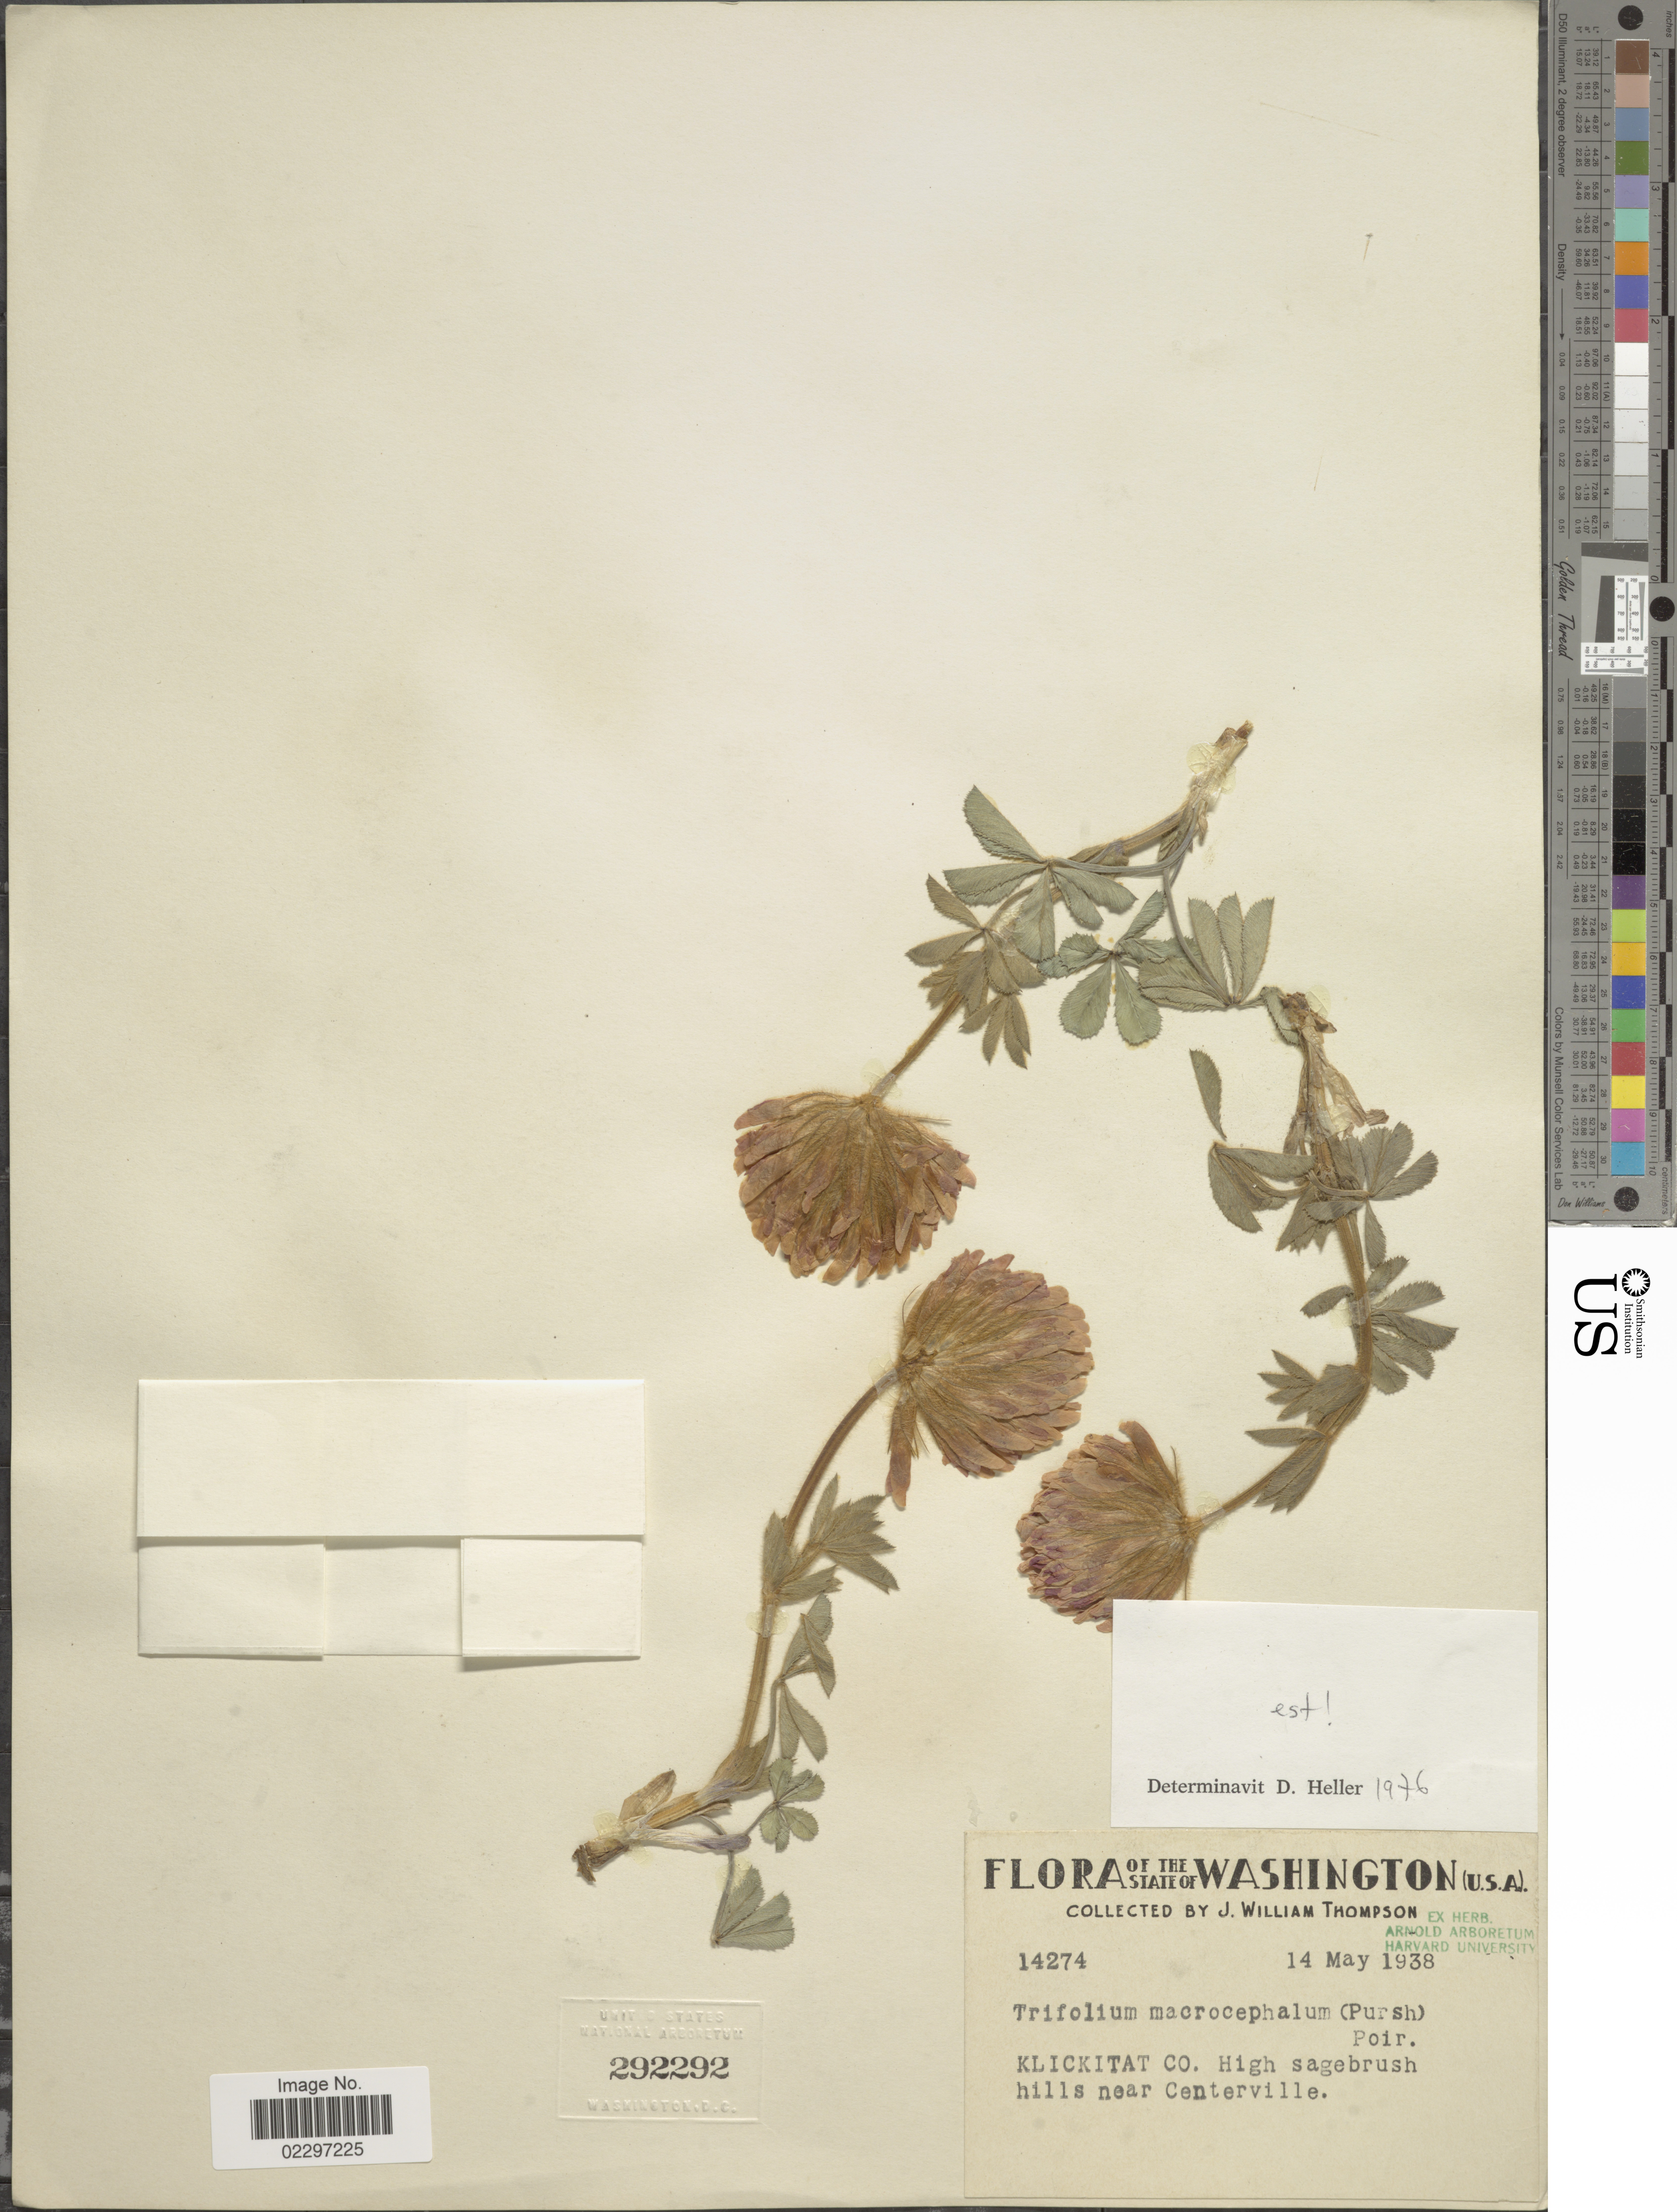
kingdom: Plantae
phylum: Tracheophyta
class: Magnoliopsida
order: Fabales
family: Fabaceae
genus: Trifolium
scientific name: Trifolium macrocephalum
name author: (Pursh) Poir.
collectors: J. W. Thompson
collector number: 14274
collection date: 1938-05-14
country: United States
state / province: Washington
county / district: Klickitat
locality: Klickitat Co. High sagebrush hills near Centerville